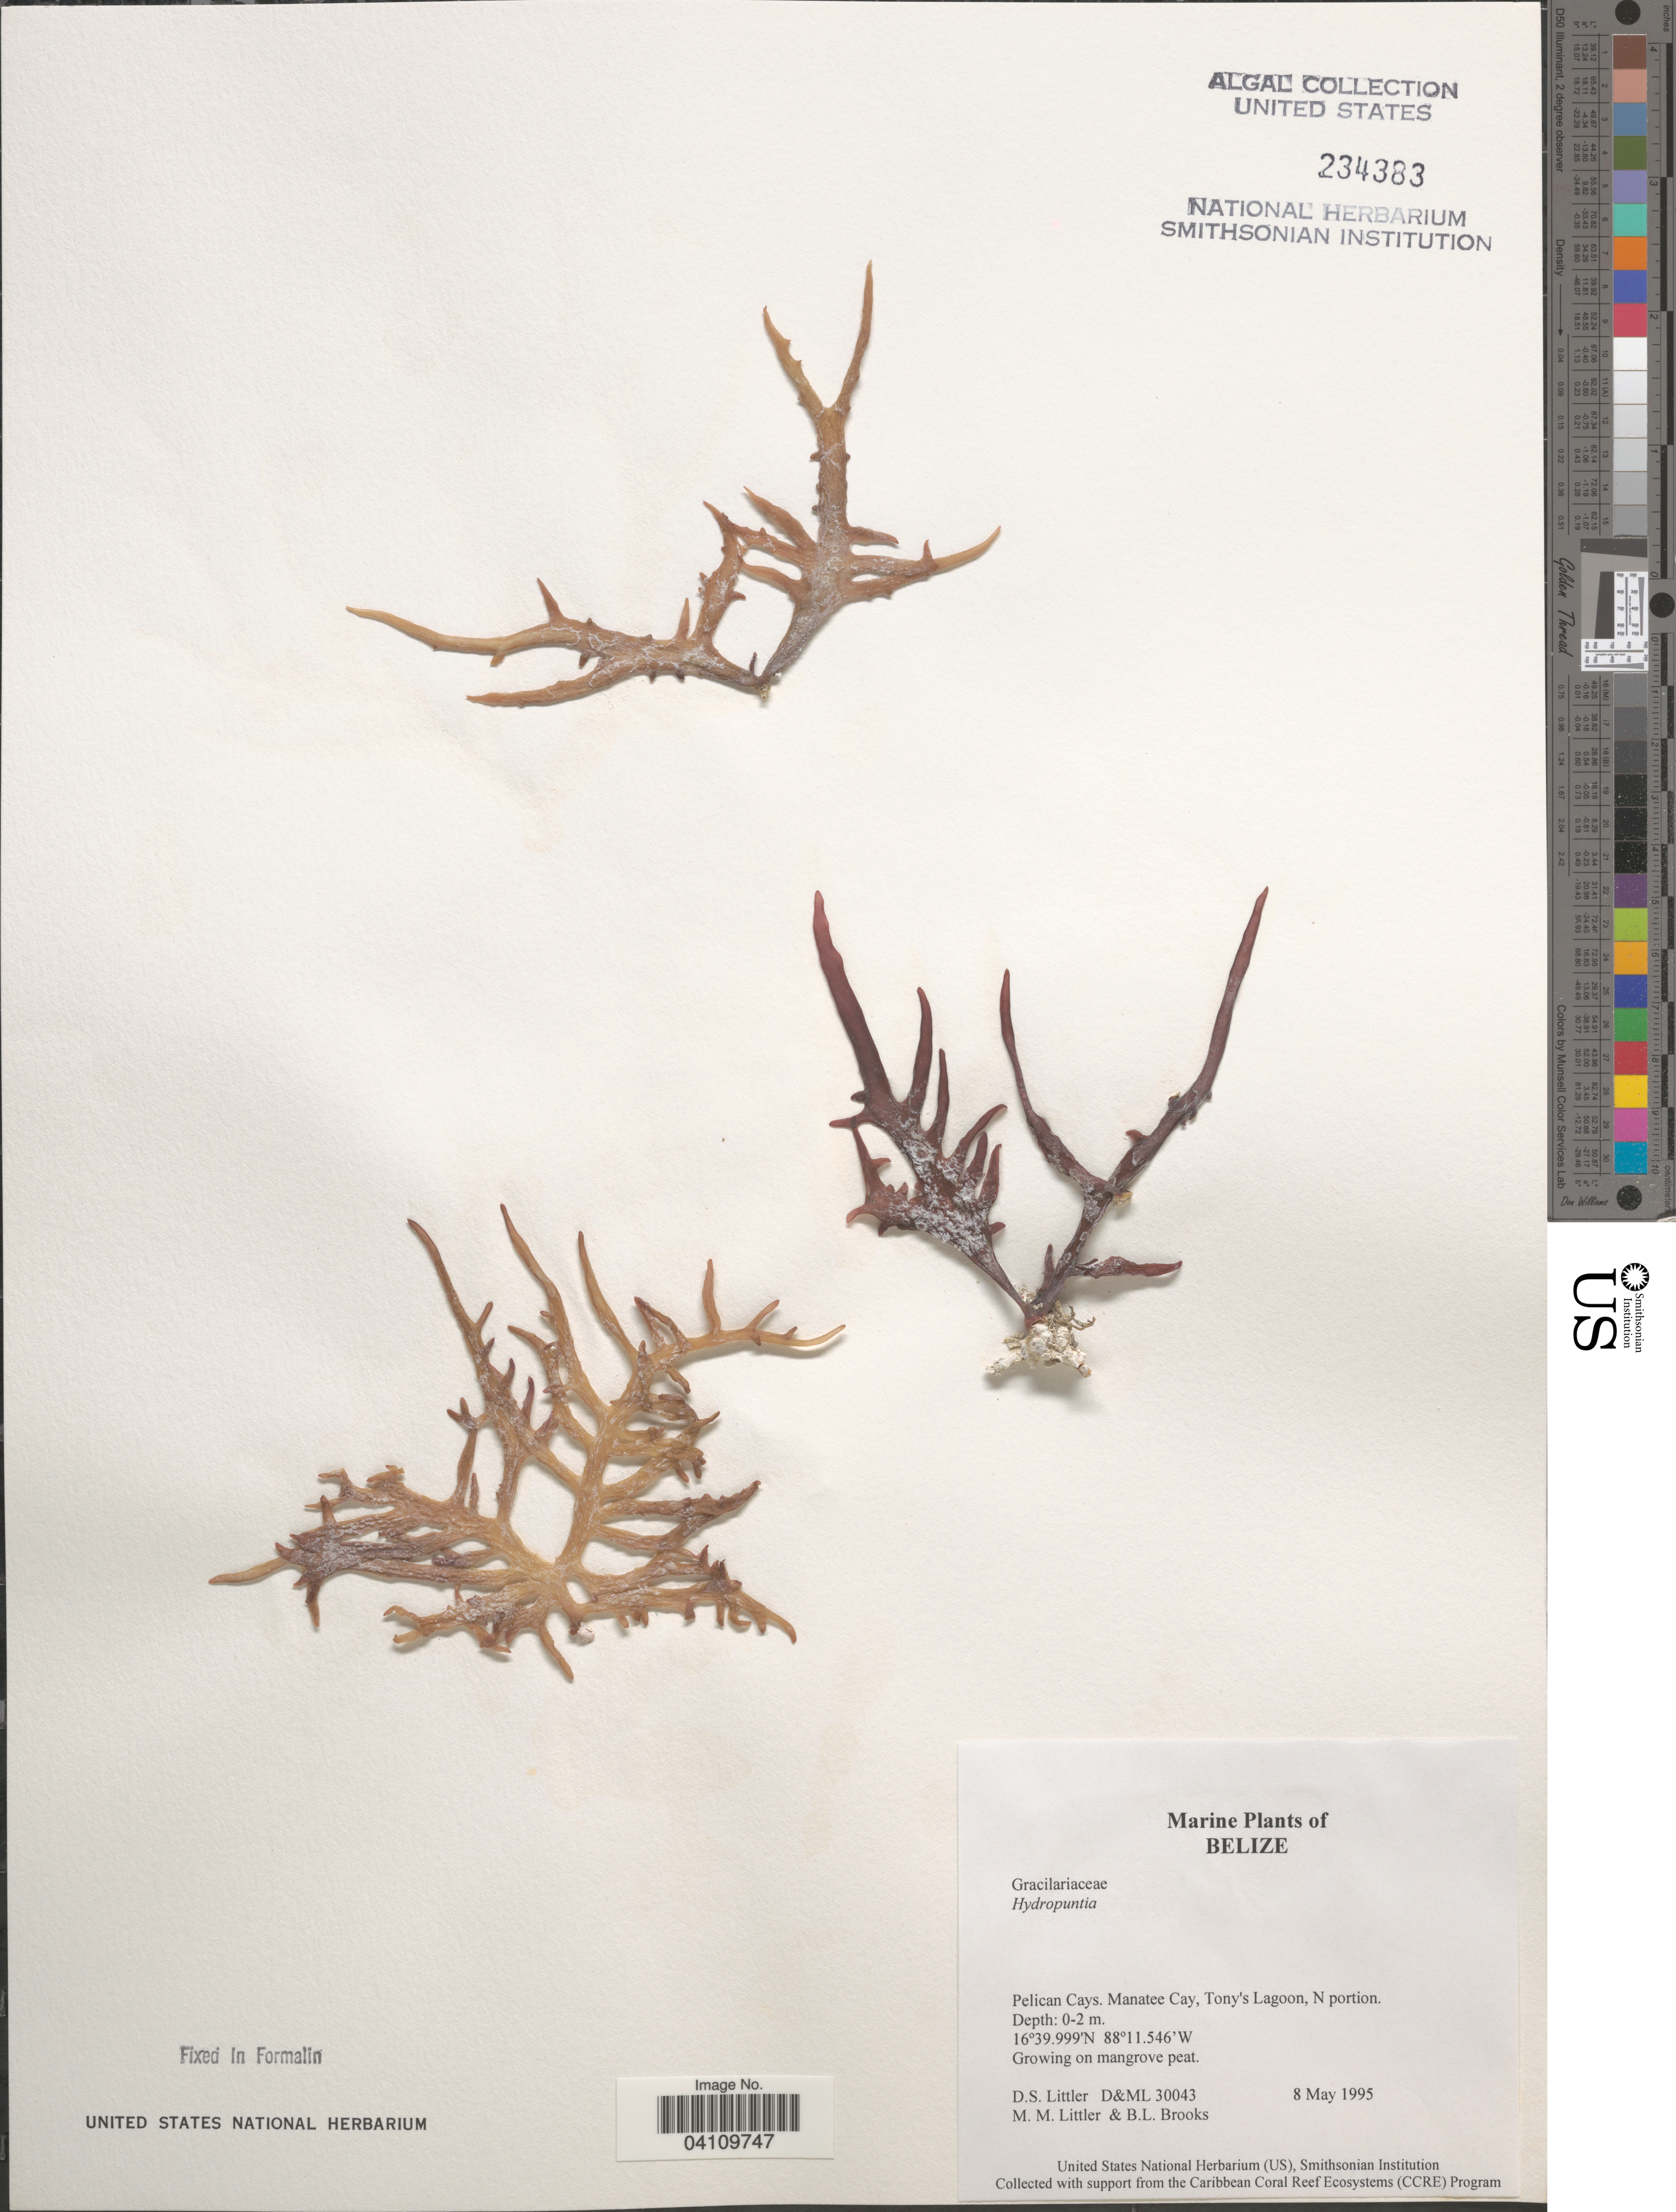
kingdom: Plantae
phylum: Rhodophyta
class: Florideophyceae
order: Gracilariales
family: Gracilariaceae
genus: Gracilaria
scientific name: Gracilaria sp.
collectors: D. S. Littler & B. Brooks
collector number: D&ML 30043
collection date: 1995-05-08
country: Belize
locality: Pelican Cays. Manatee Cay, Tony's Lagoon, N portion.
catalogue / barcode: US 234383